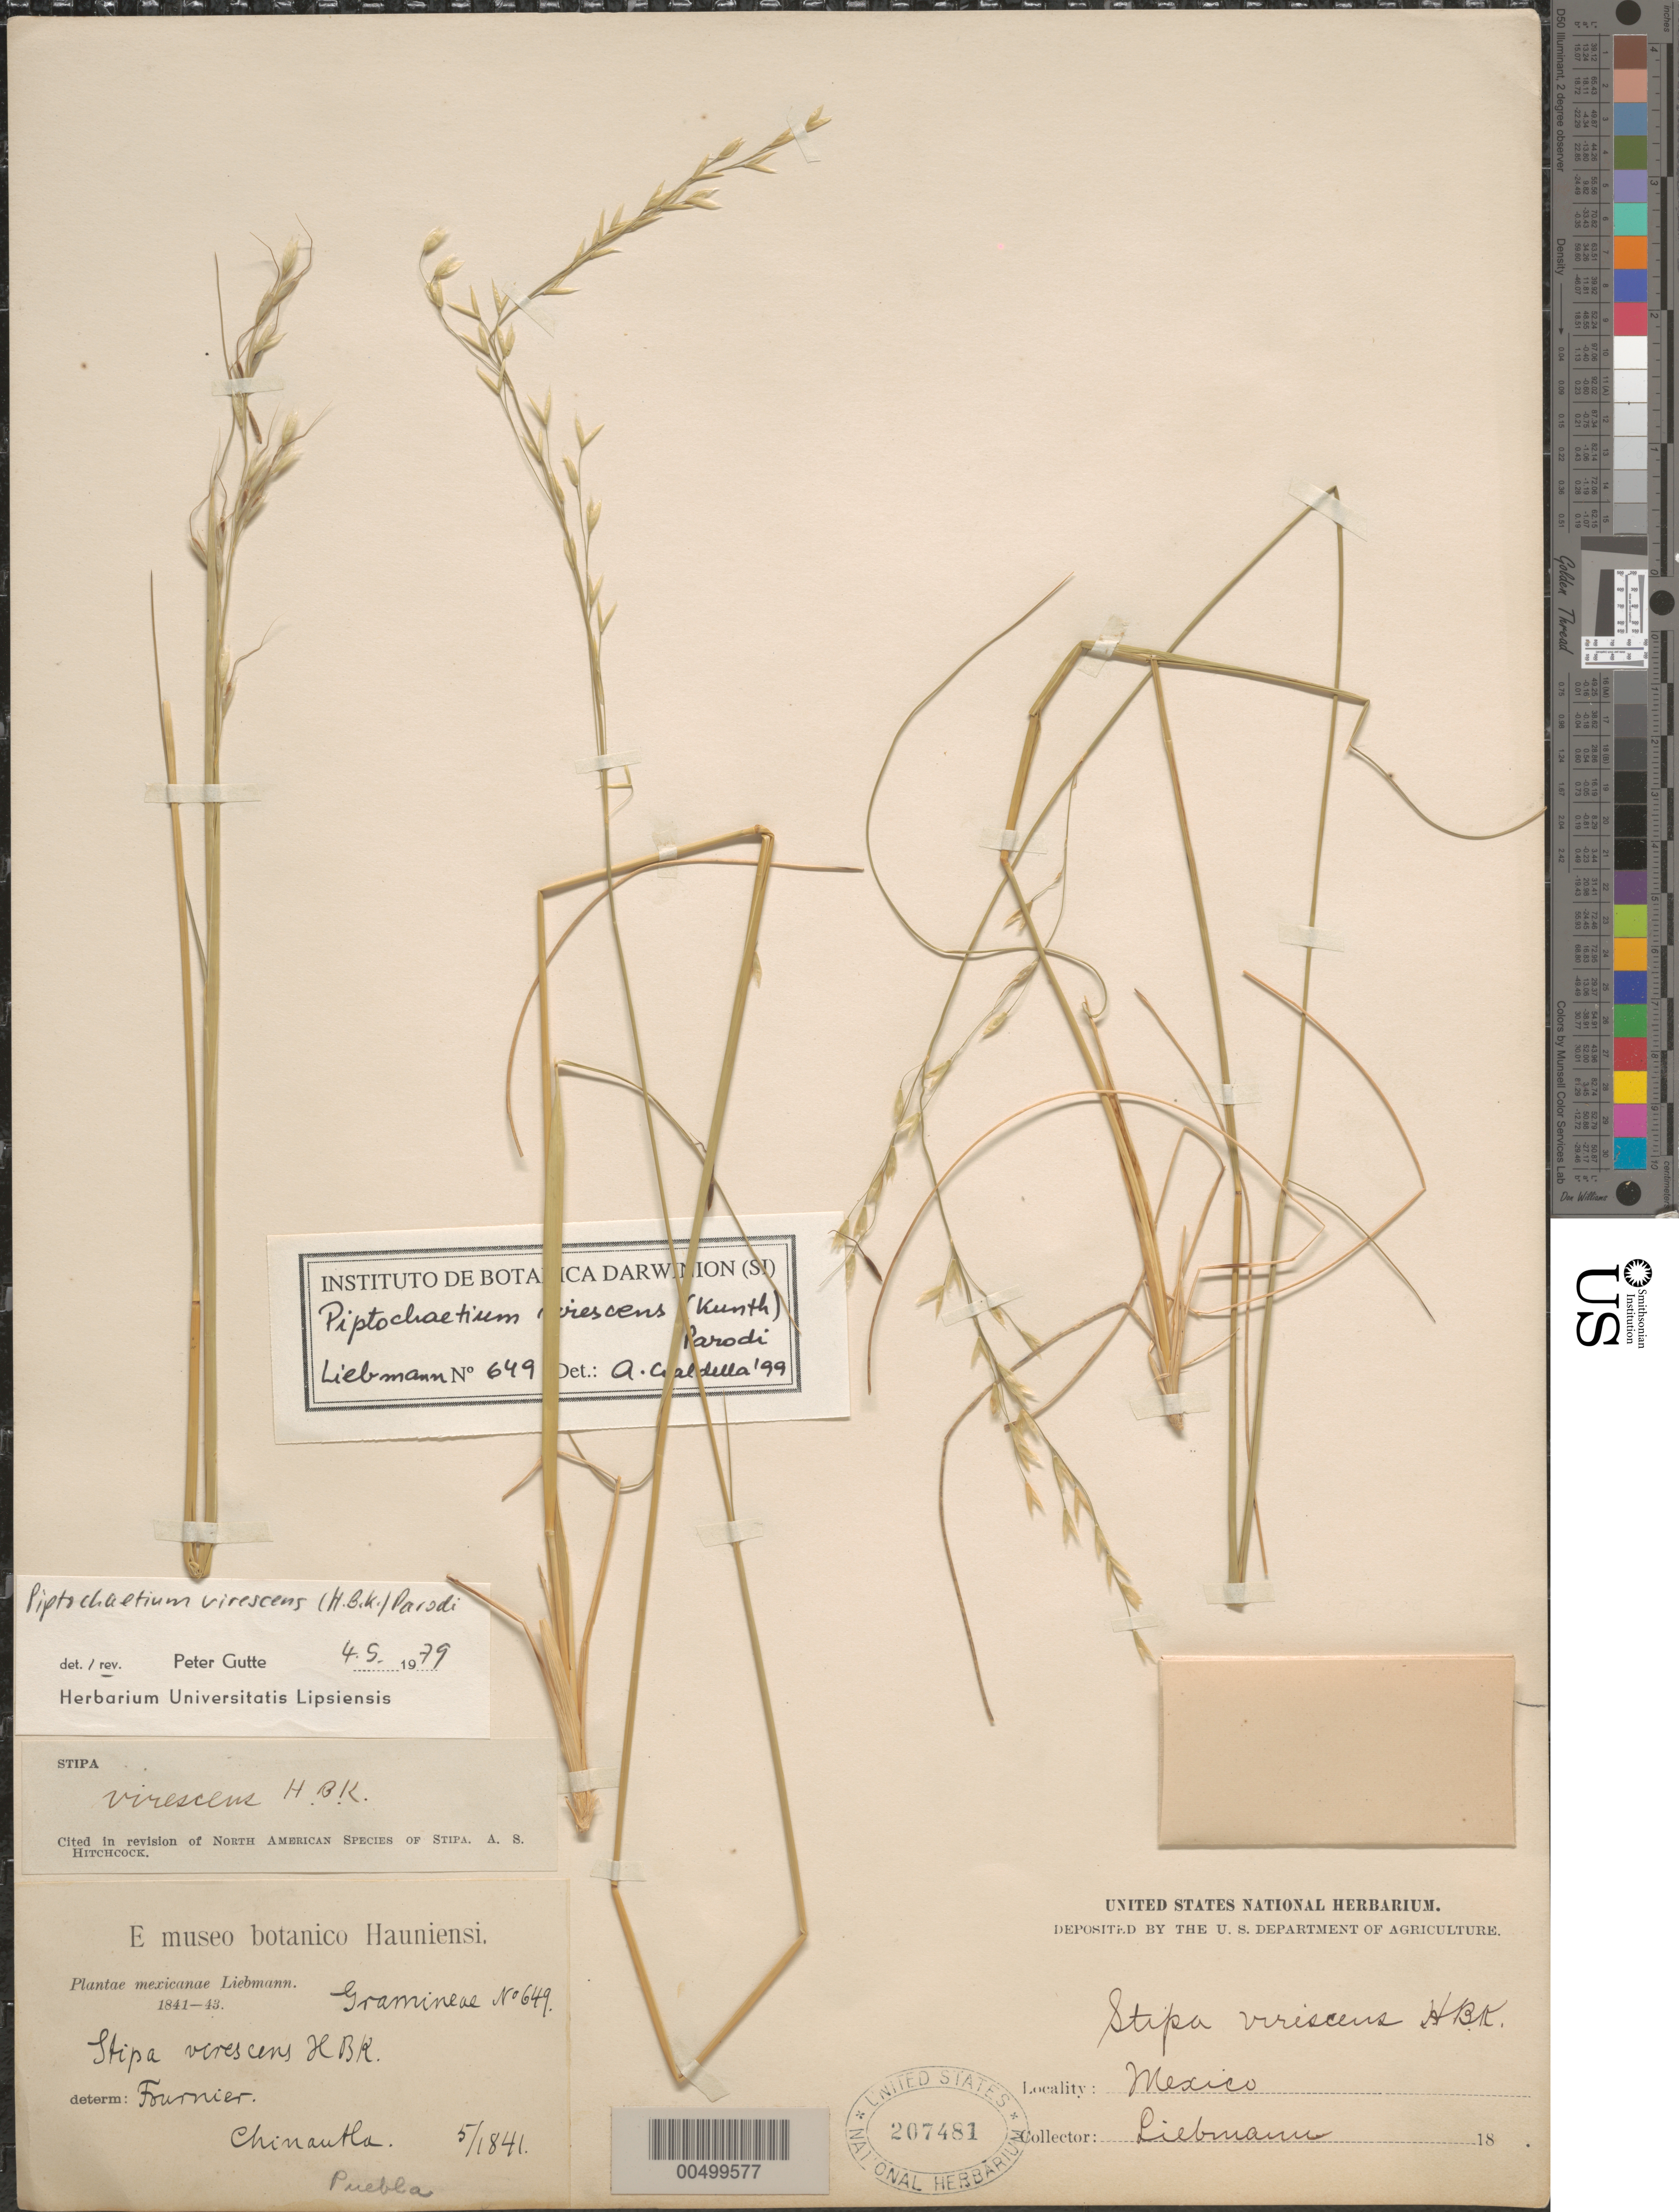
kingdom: Plantae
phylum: Tracheophyta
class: Liliopsida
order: Poales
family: Poaceae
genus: Piptochaetium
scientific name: Piptochaetium virescens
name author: (Kunth) Parodi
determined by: Gutte, P.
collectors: -. Leibmann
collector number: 649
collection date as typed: May 1841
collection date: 1841-05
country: Mexico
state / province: Puebla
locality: Chinintla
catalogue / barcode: US 207481